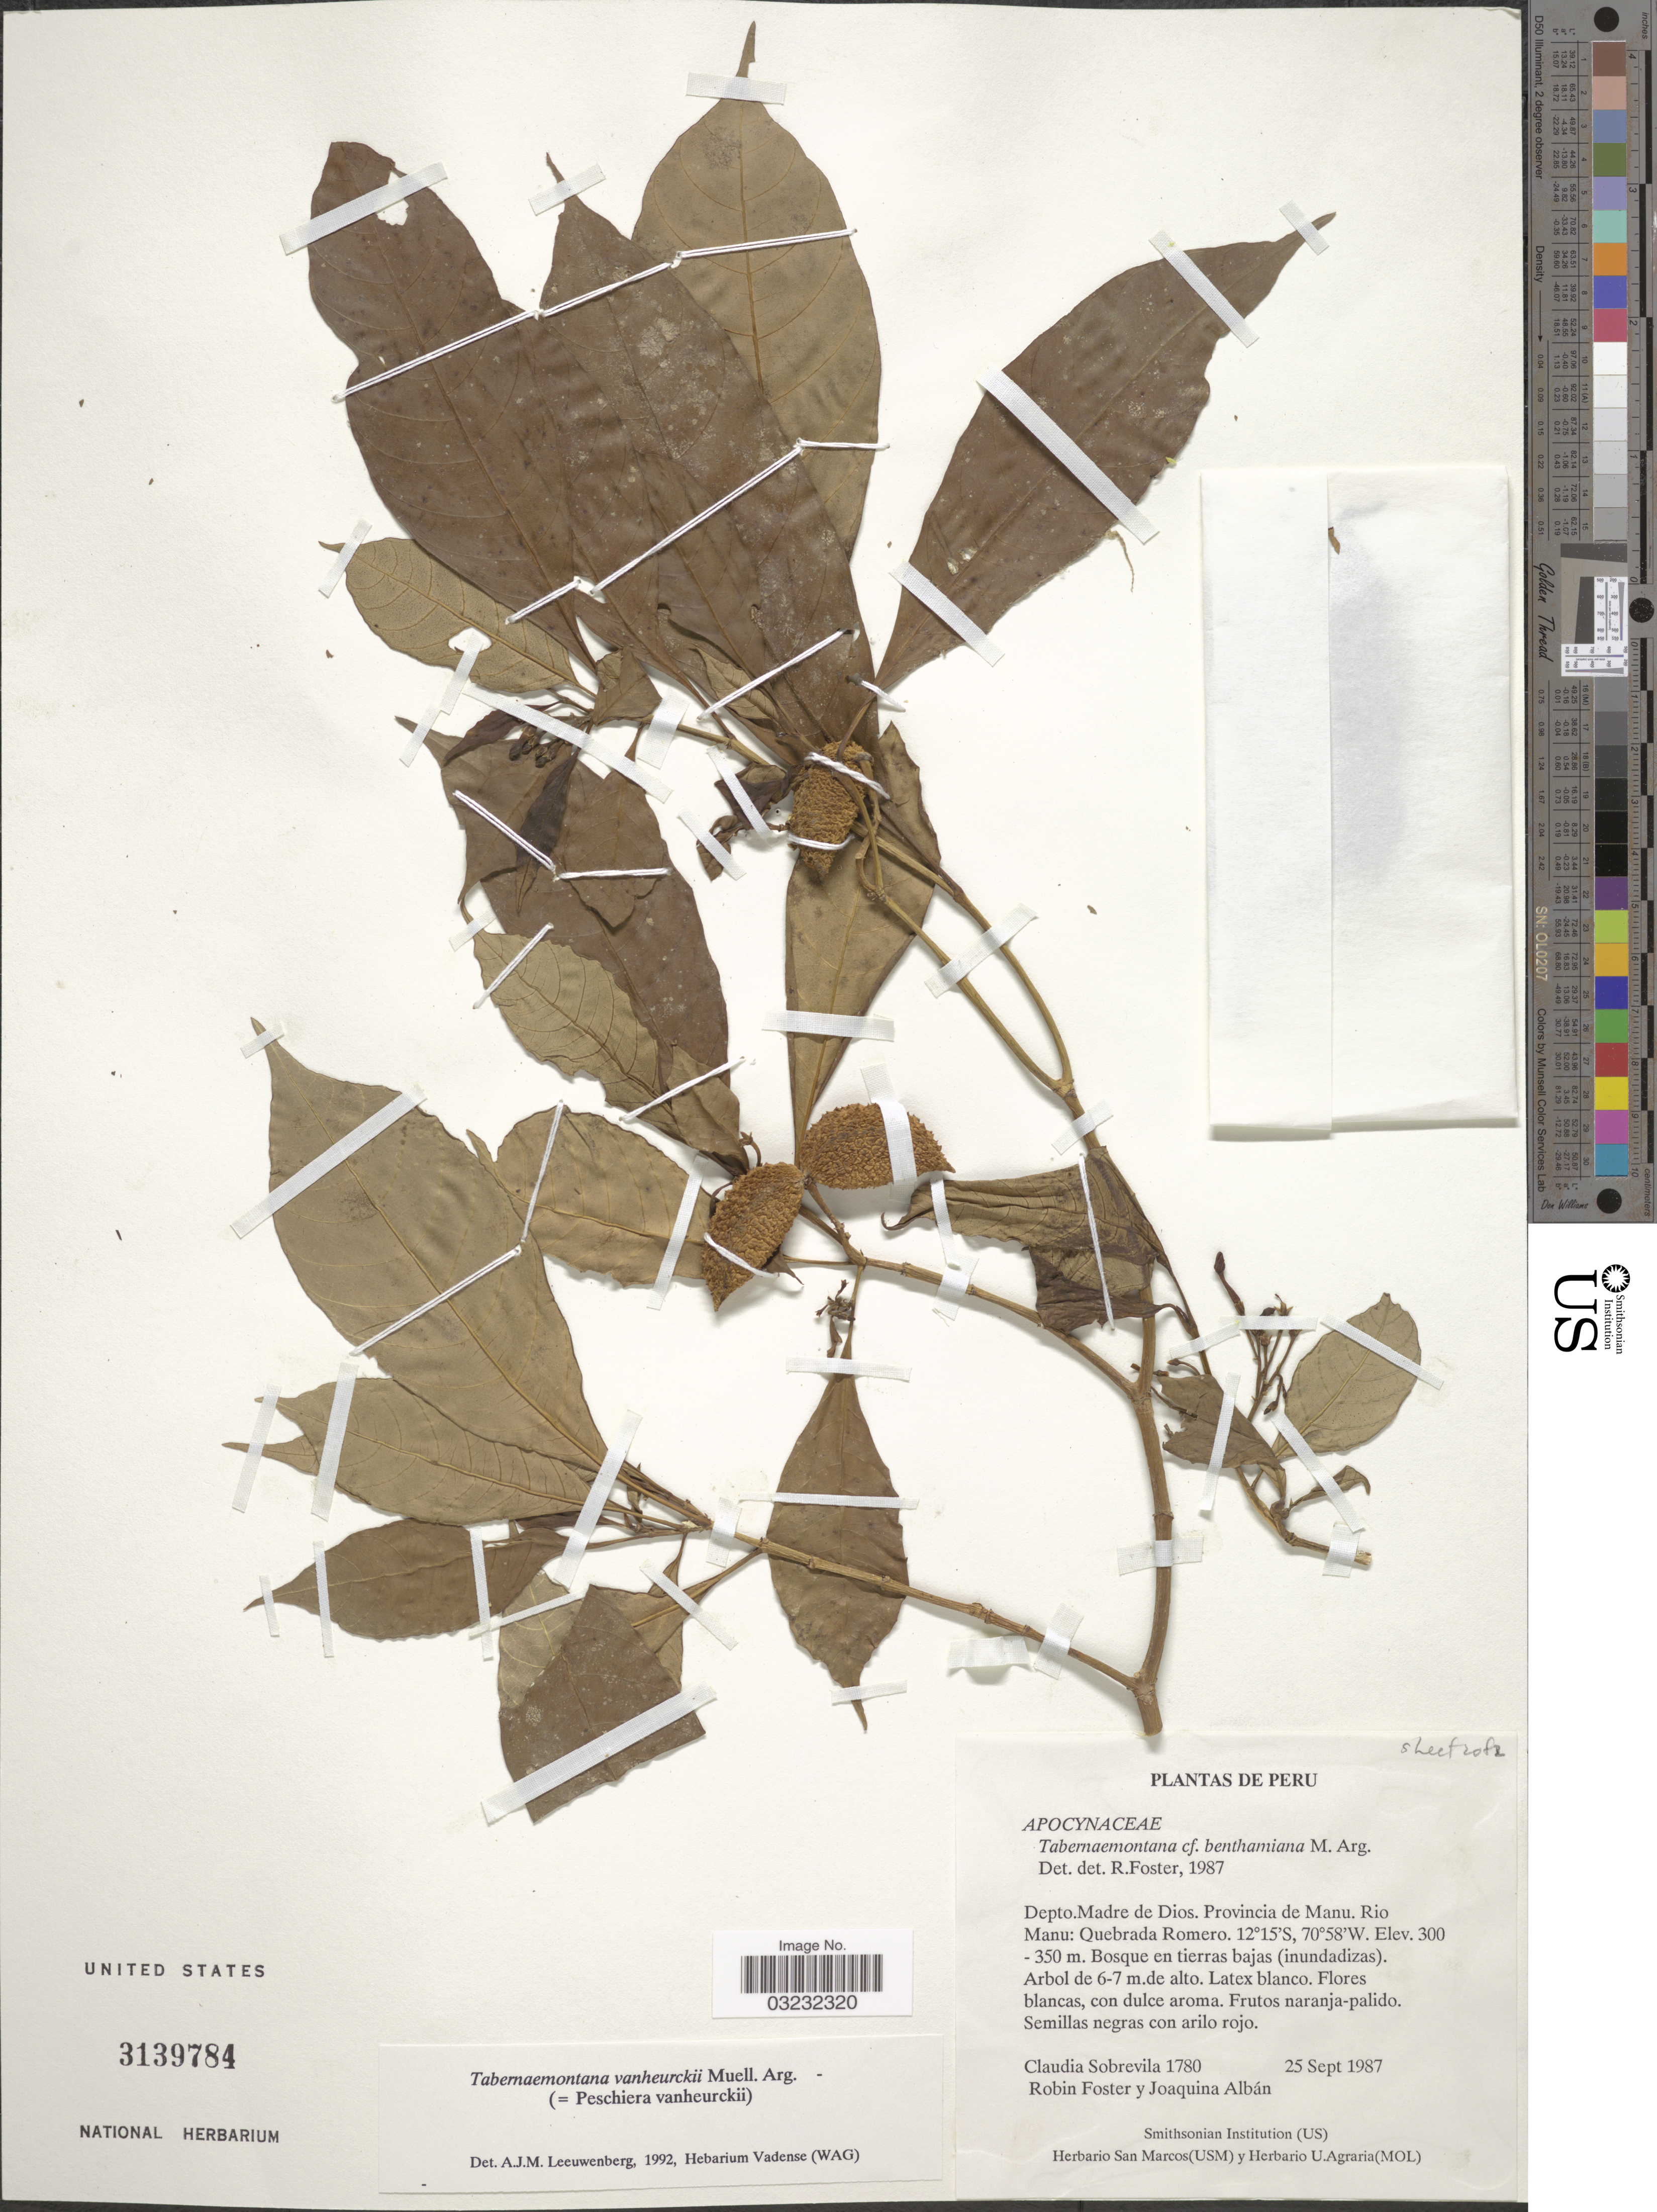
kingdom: Plantae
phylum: Tracheophyta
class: Magnoliopsida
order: Gentianales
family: Apocynaceae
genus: Tabernaemontana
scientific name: Tabernaemontana vanheurckii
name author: Müll. Arg.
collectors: C. Sobrevila, R. B. Foster & J. Alban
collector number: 1780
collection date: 1987-09-25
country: Peru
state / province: Madre de Dios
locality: Depto. Madre de Dios. Provincia de Manu. Rio Manu: Quebrada Romero.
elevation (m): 300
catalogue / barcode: US 3139784